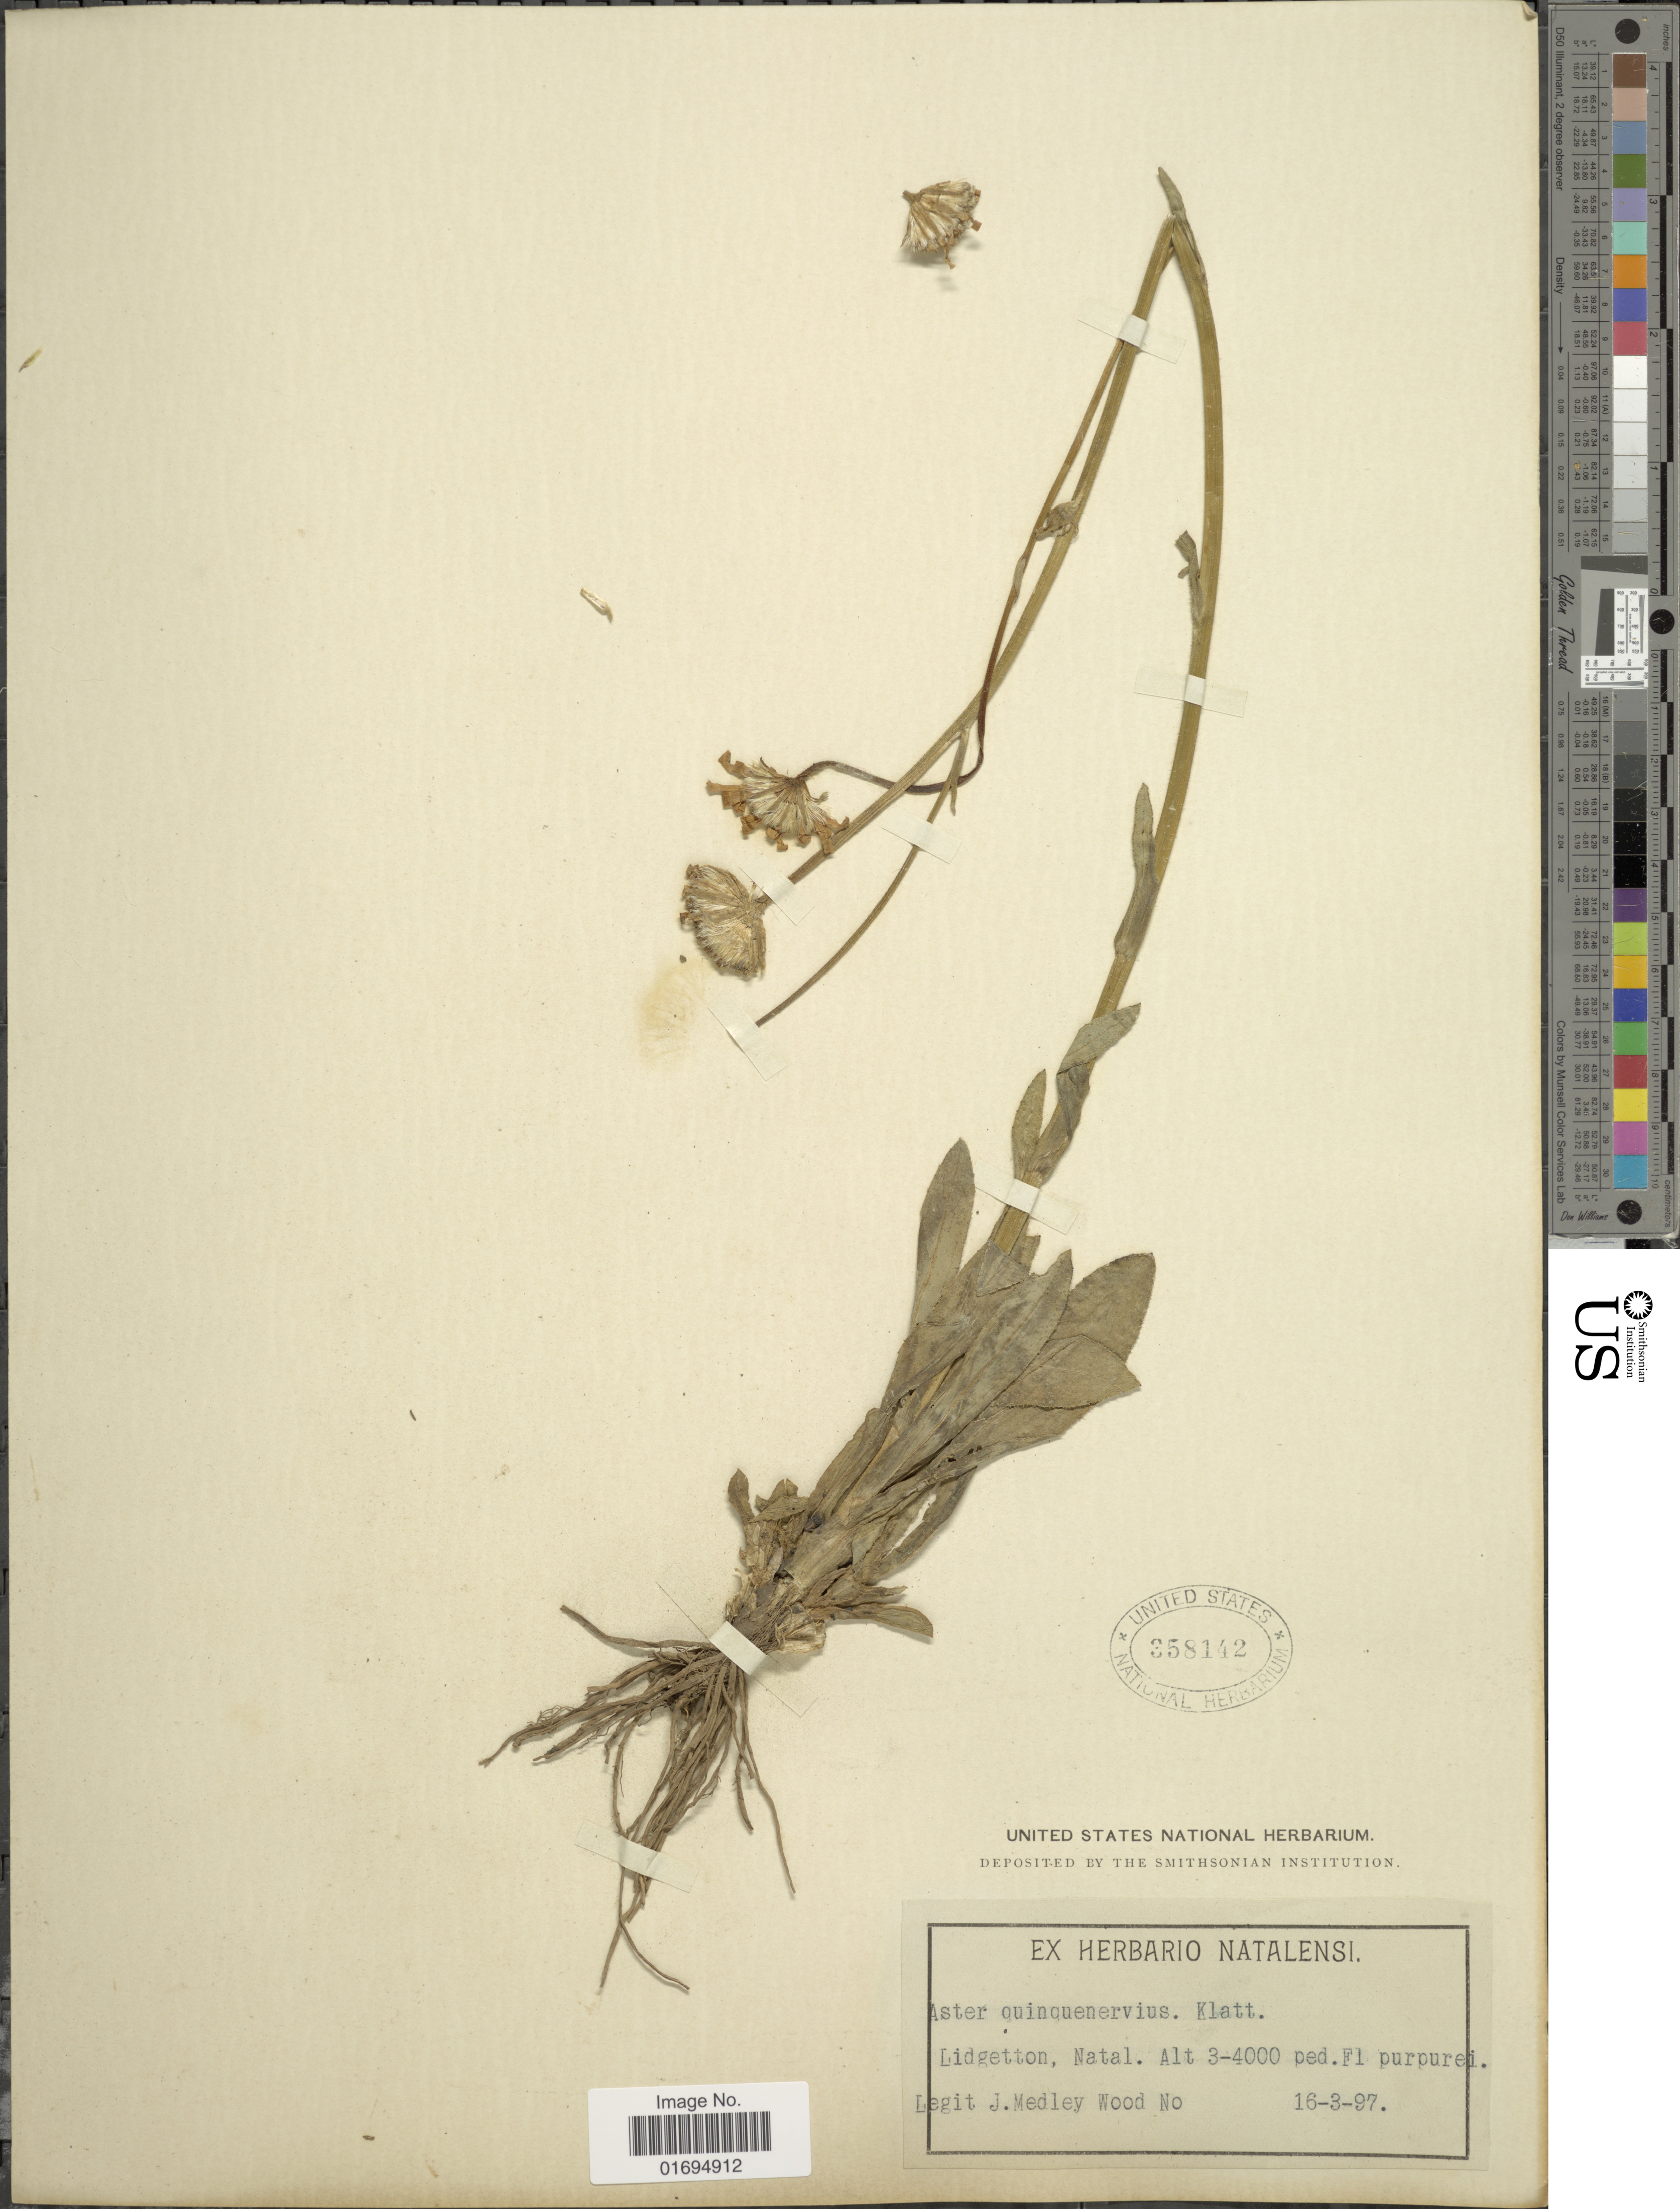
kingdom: Plantae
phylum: Tracheophyta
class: Magnoliopsida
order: Asterales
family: Asteraceae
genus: Felicia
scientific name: Felicia quinquenervia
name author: (Klatt) Grau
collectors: J. Medley Wood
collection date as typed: Transcribed d/m/y: 16/3/97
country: South Africa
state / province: KwaZulu-Natal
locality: Lidgetton, Natal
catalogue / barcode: US 358142